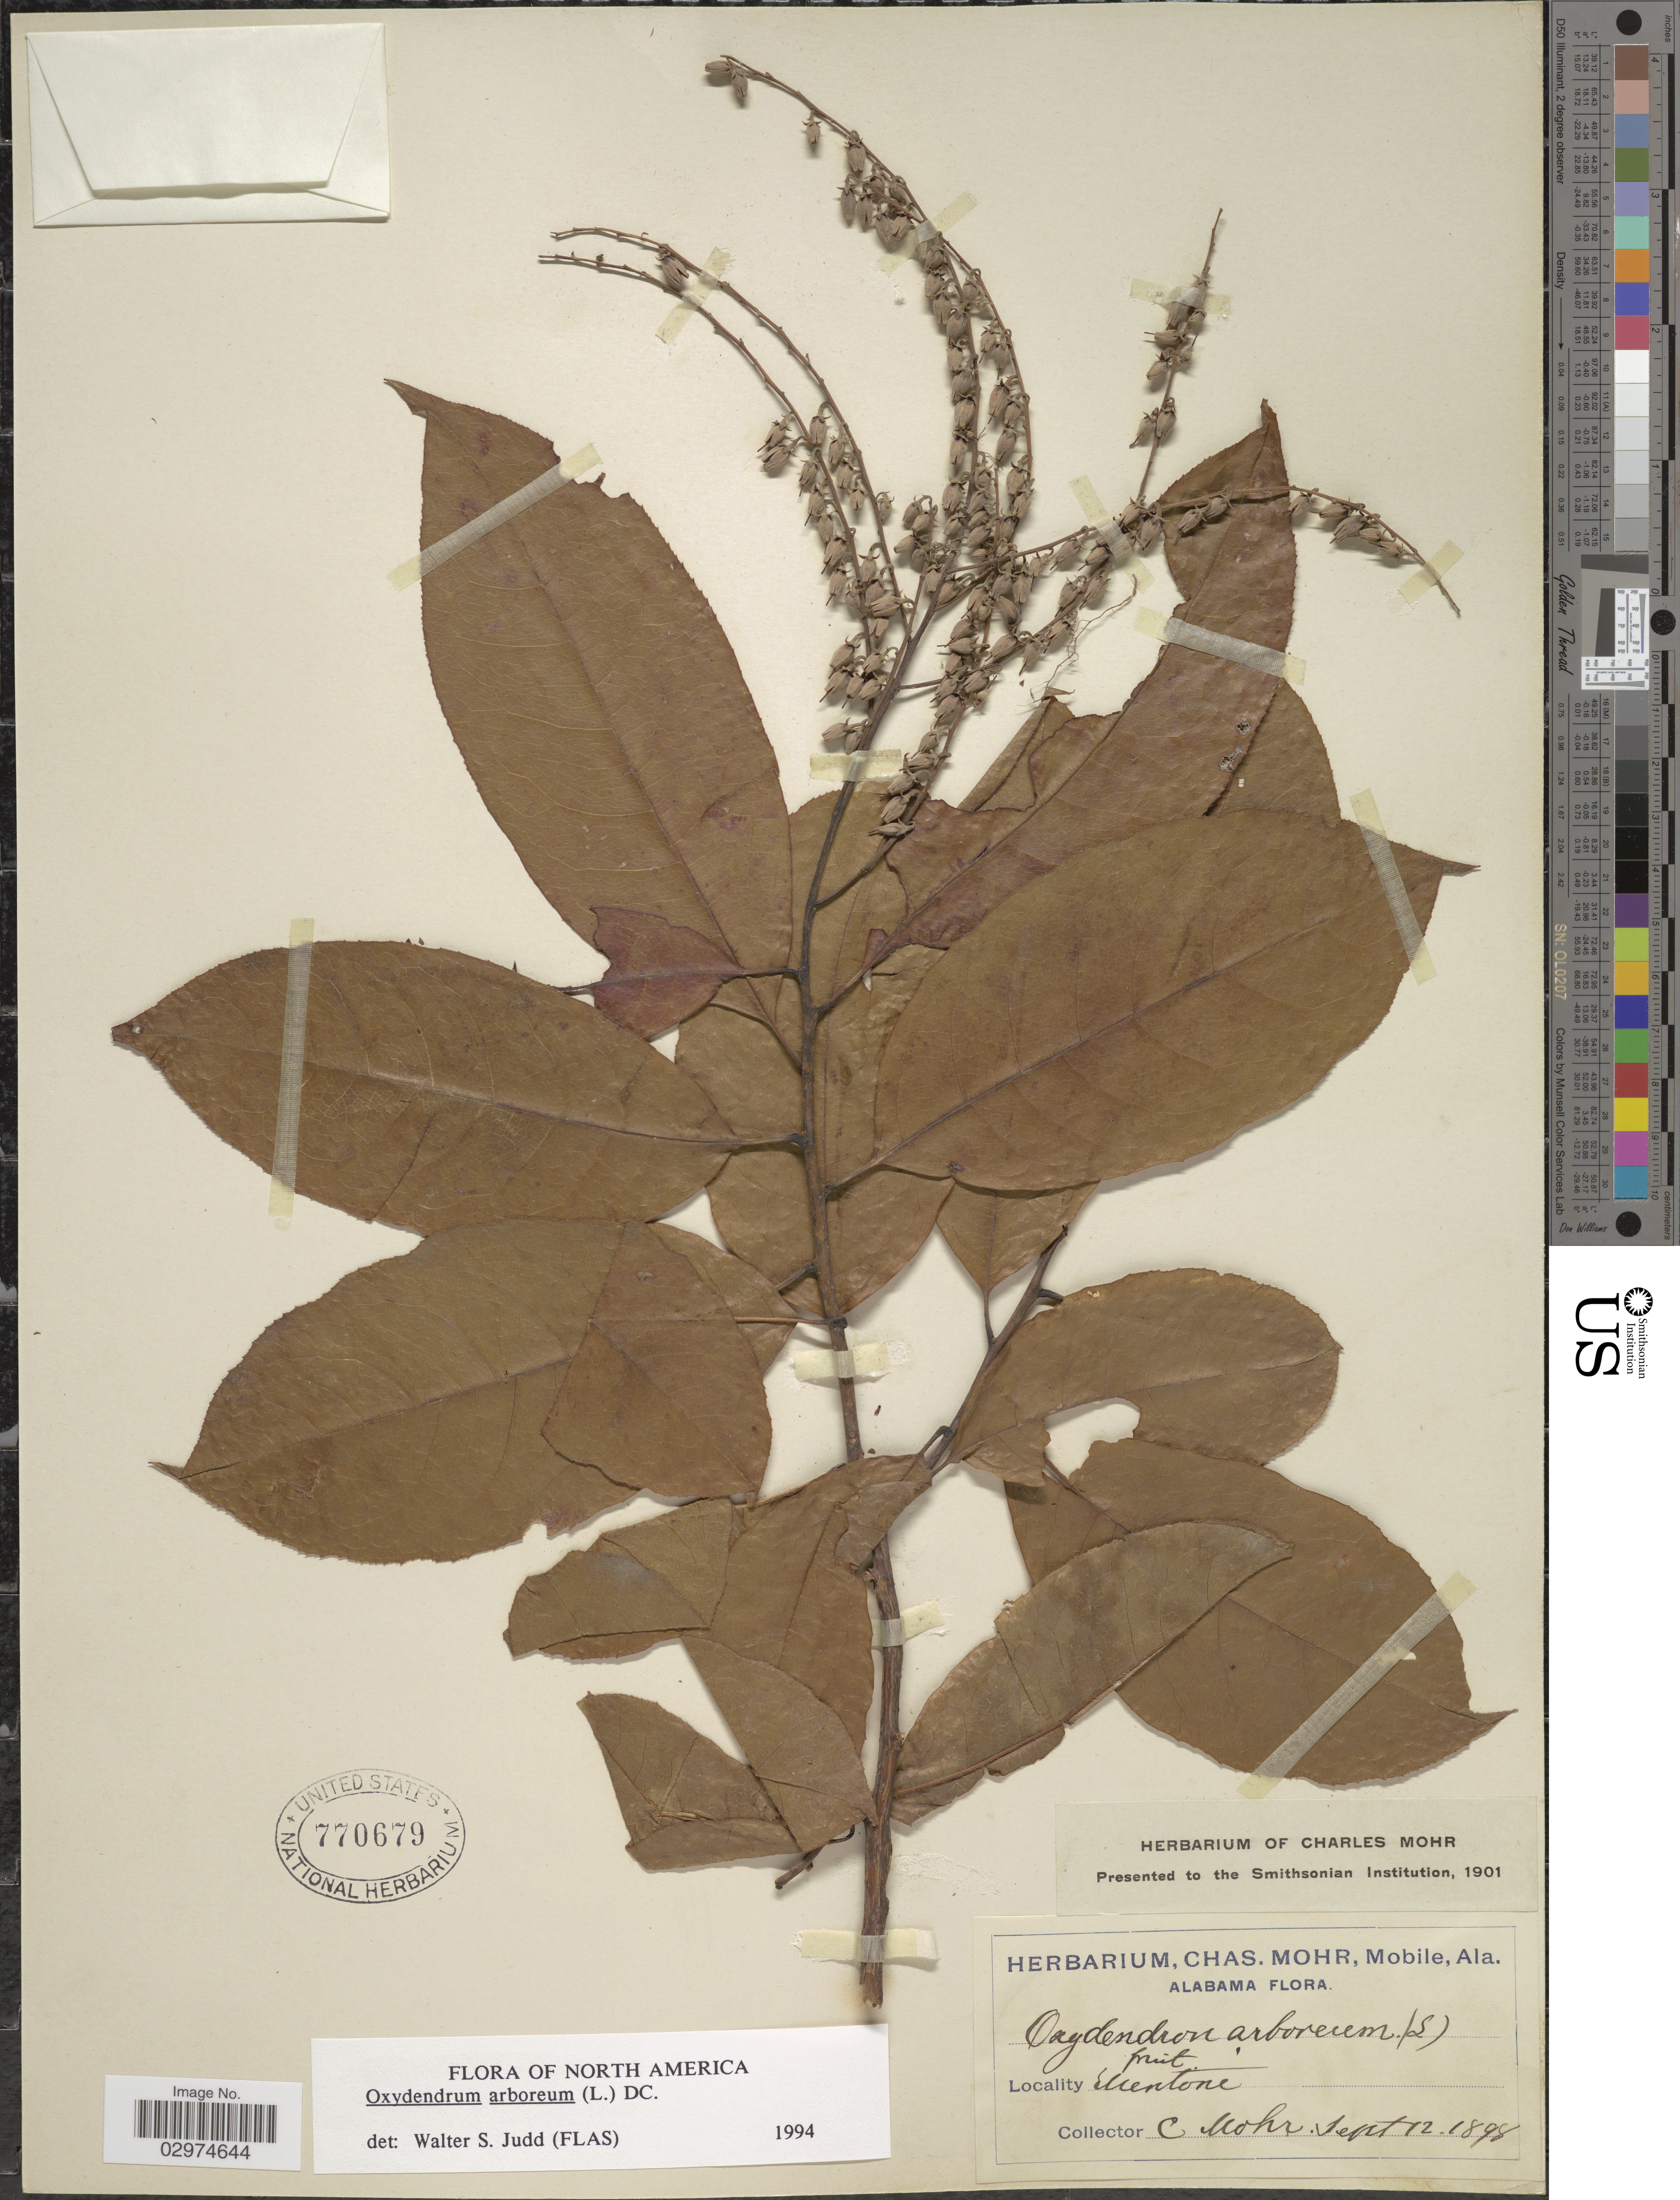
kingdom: Plantae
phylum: Tracheophyta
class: Magnoliopsida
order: Ericales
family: Ericaceae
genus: Oxydendrum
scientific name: Oxydendrum arboreum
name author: (L.) DC.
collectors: C. T. Mohr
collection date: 1898-09-12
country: United States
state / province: Alabama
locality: Mentone.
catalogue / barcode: US 770679